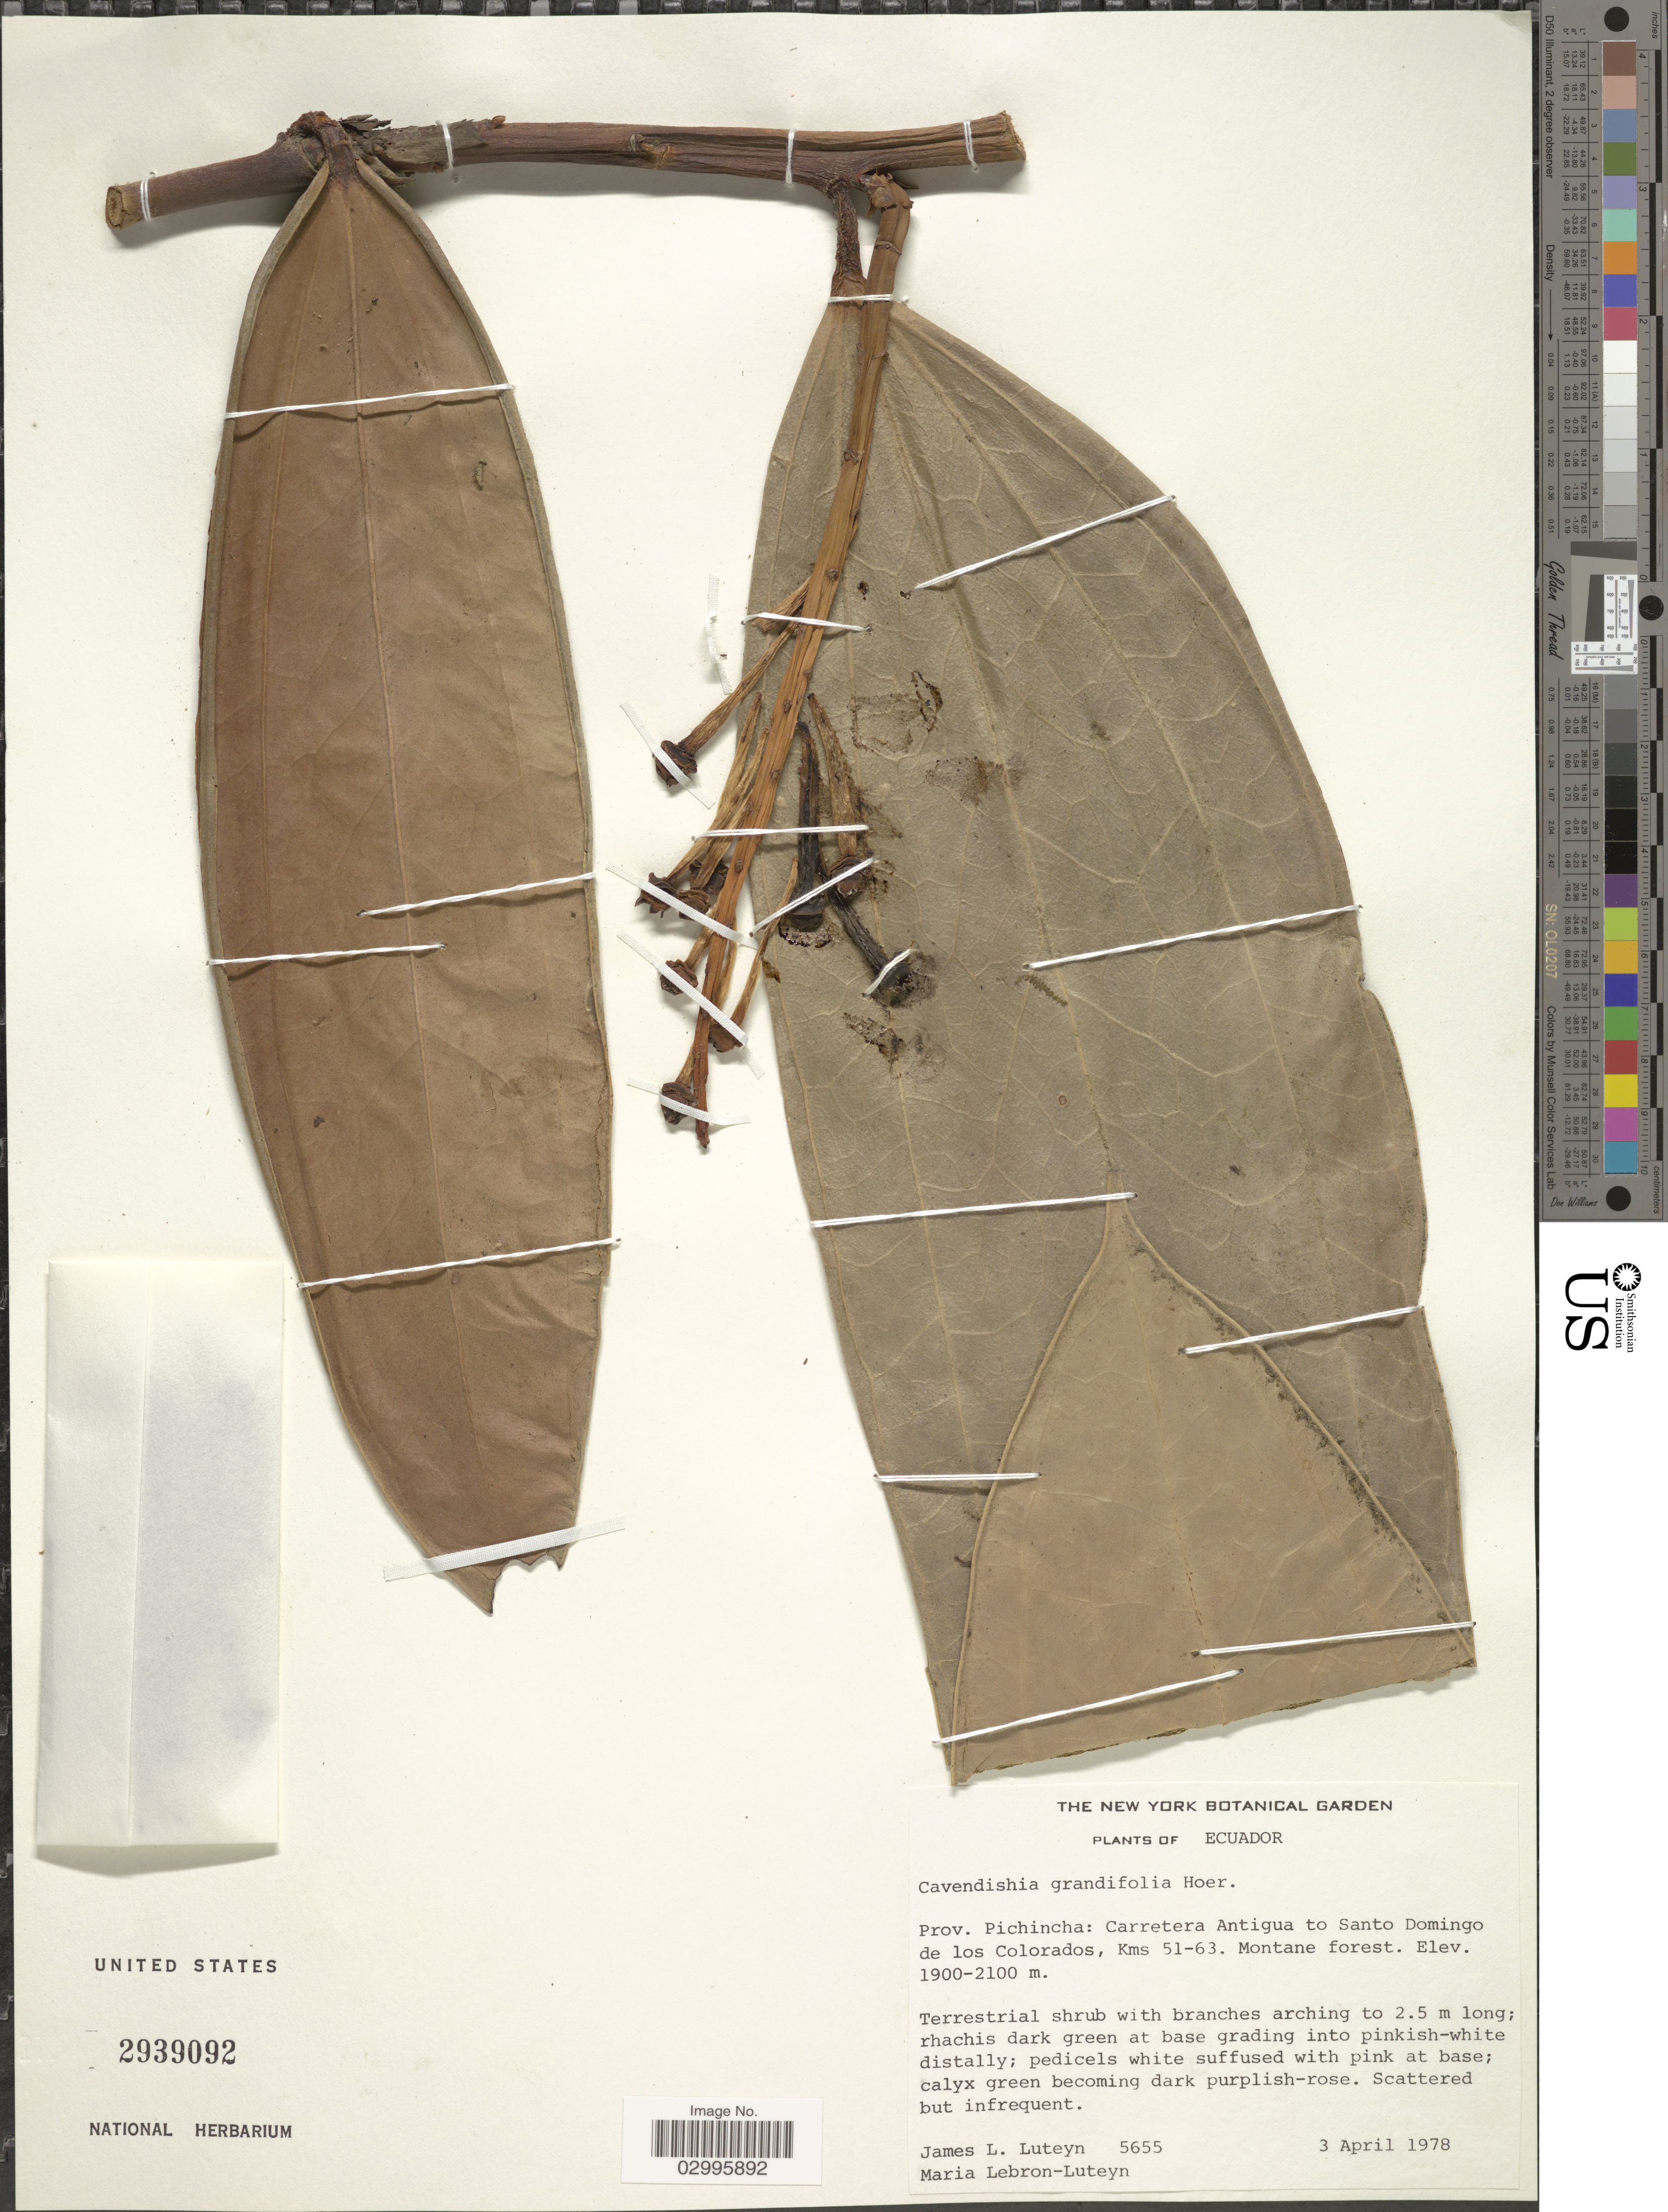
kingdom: Plantae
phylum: Tracheophyta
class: Magnoliopsida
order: Ericales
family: Ericaceae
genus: Cavendishia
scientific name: Cavendishia grandifolia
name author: Hoerold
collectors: M. L. Lebrón-Luteyn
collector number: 5655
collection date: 1978-04-03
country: Ecuador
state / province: Pichincha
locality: Carretera Antigua to Santo Domingo de los Colorados, Kms 51-63.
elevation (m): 1900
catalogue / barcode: US 2939092